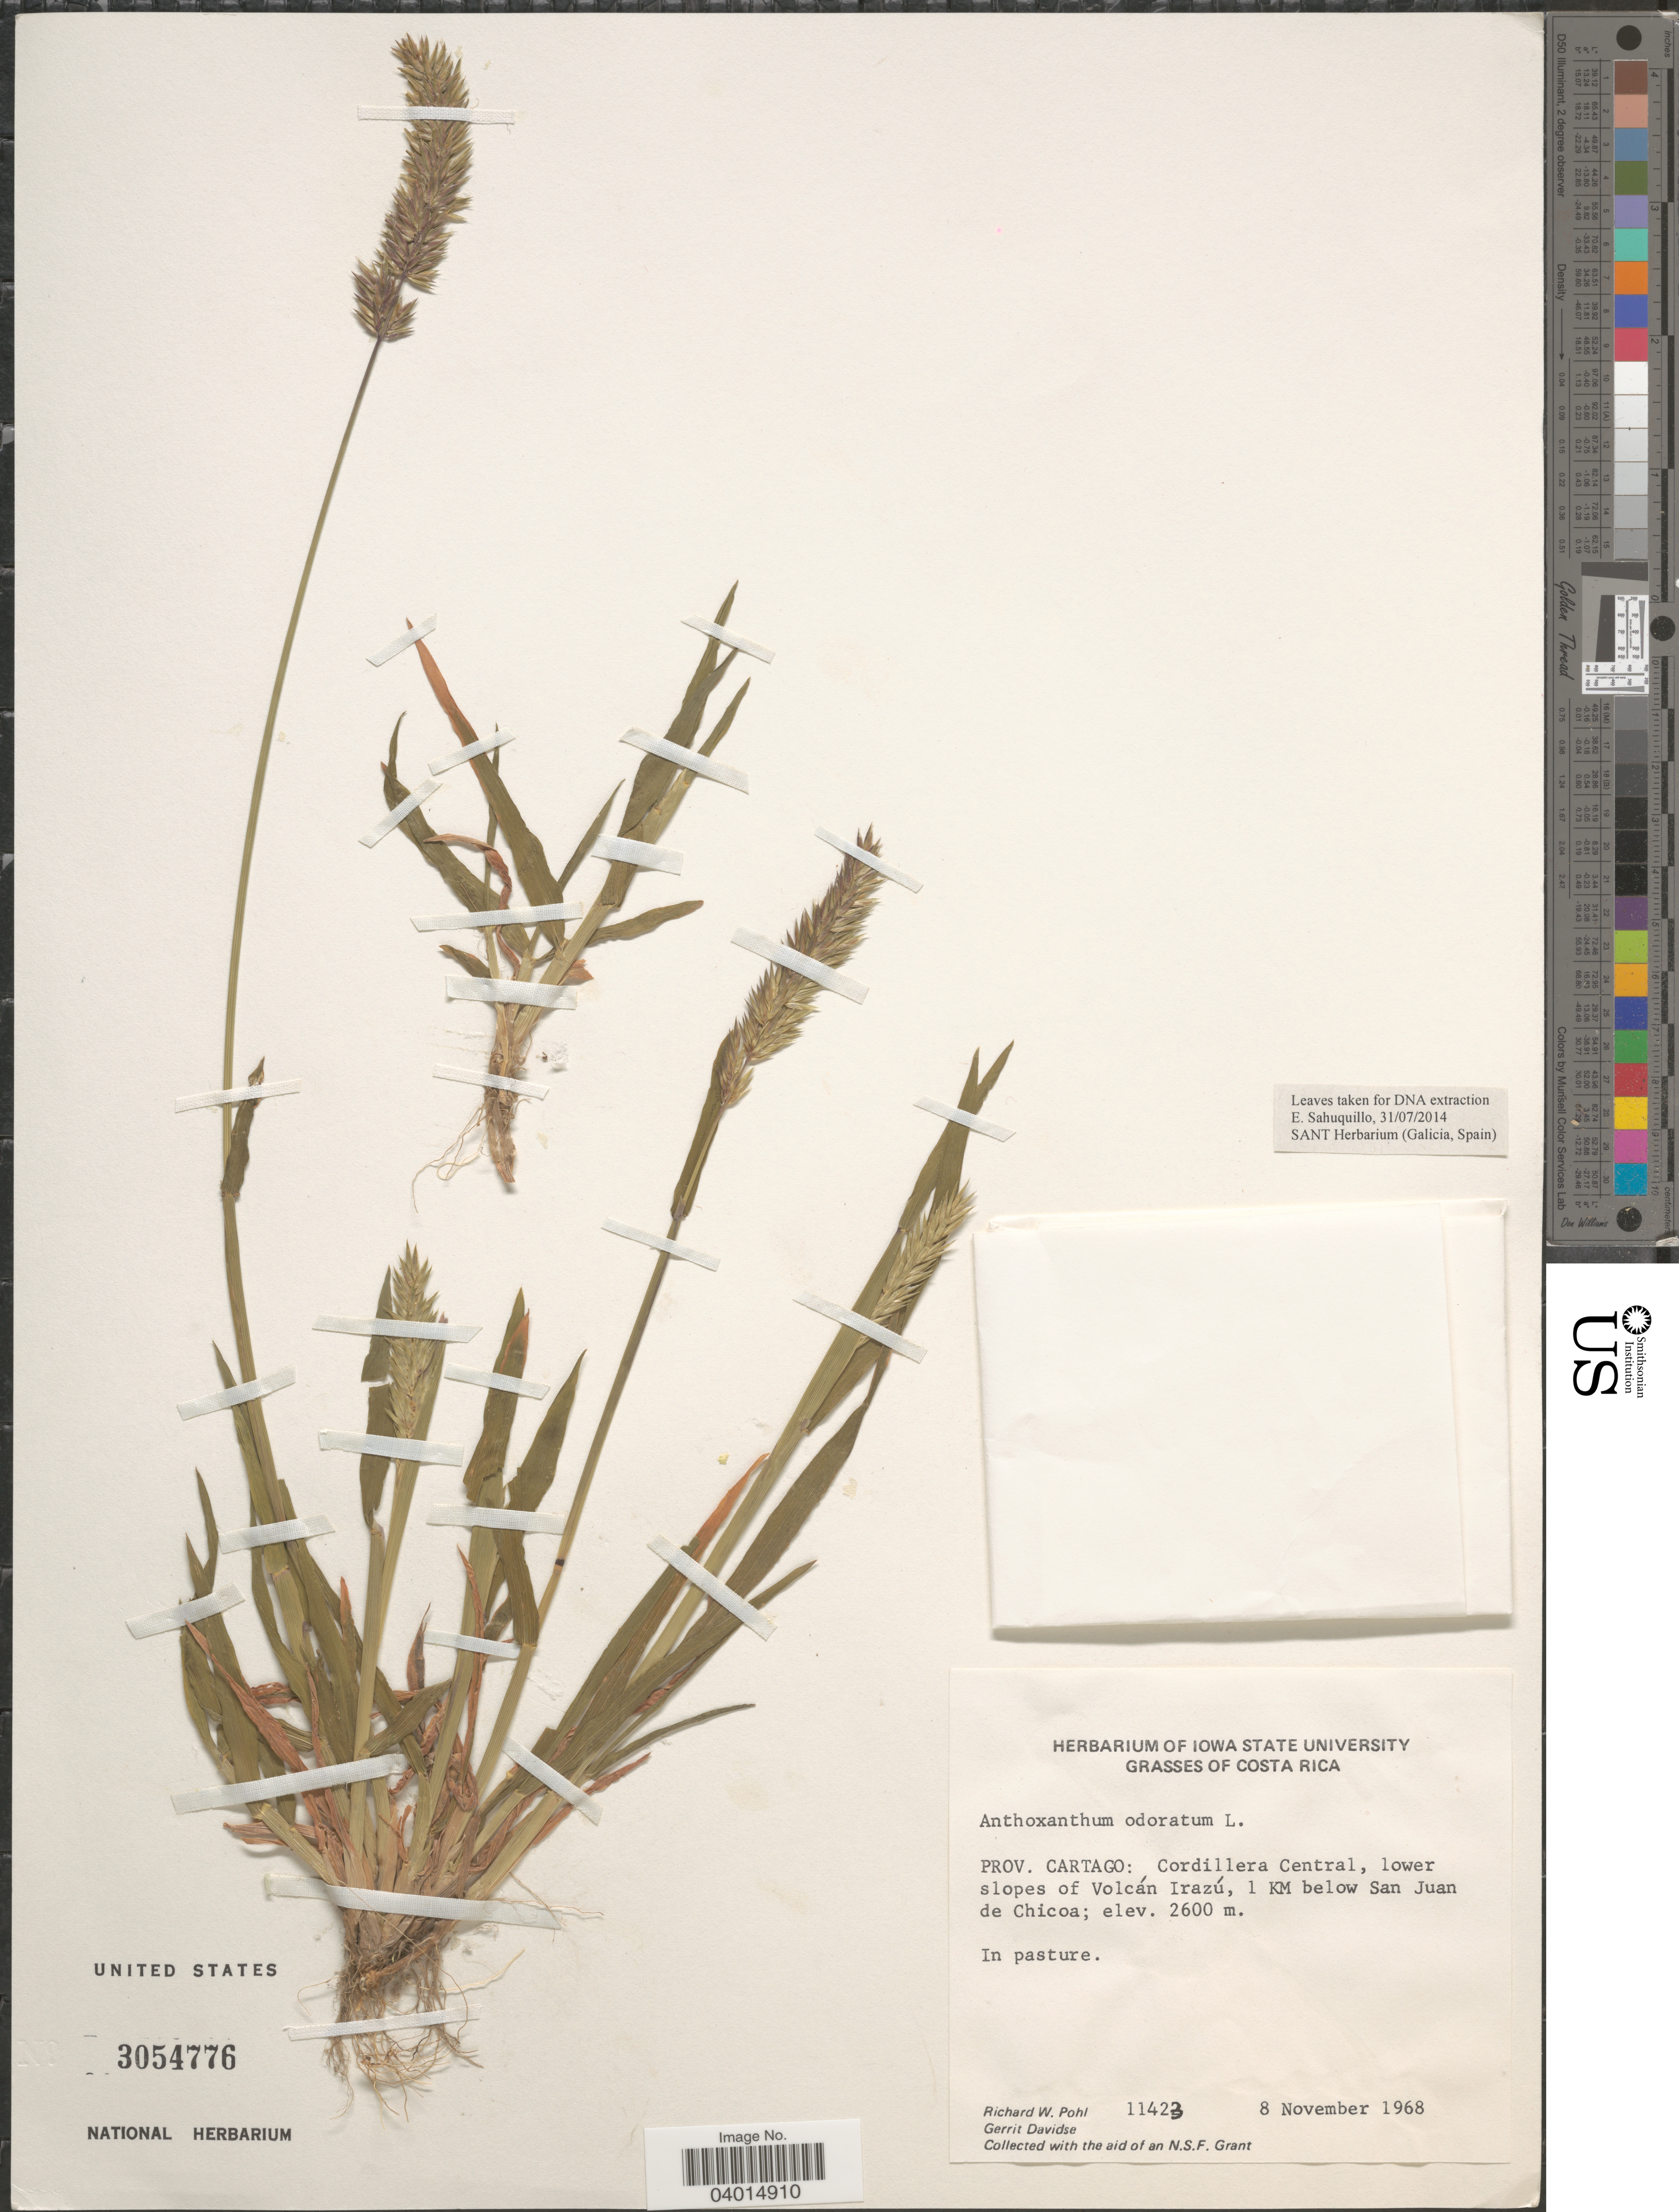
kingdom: Plantae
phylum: Tracheophyta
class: Liliopsida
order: Poales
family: Poaceae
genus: Anthoxanthum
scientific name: Anthoxanthum odoratum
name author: L.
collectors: R. W. Pohl & G. Davidse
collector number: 11423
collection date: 1968-11-08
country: Costa Rica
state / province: Cartago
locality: Cordillera Central, lower slopes of Volcán Irazú, 1 KM below San Juan de Chicoa.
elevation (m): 2600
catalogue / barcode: US 3054776